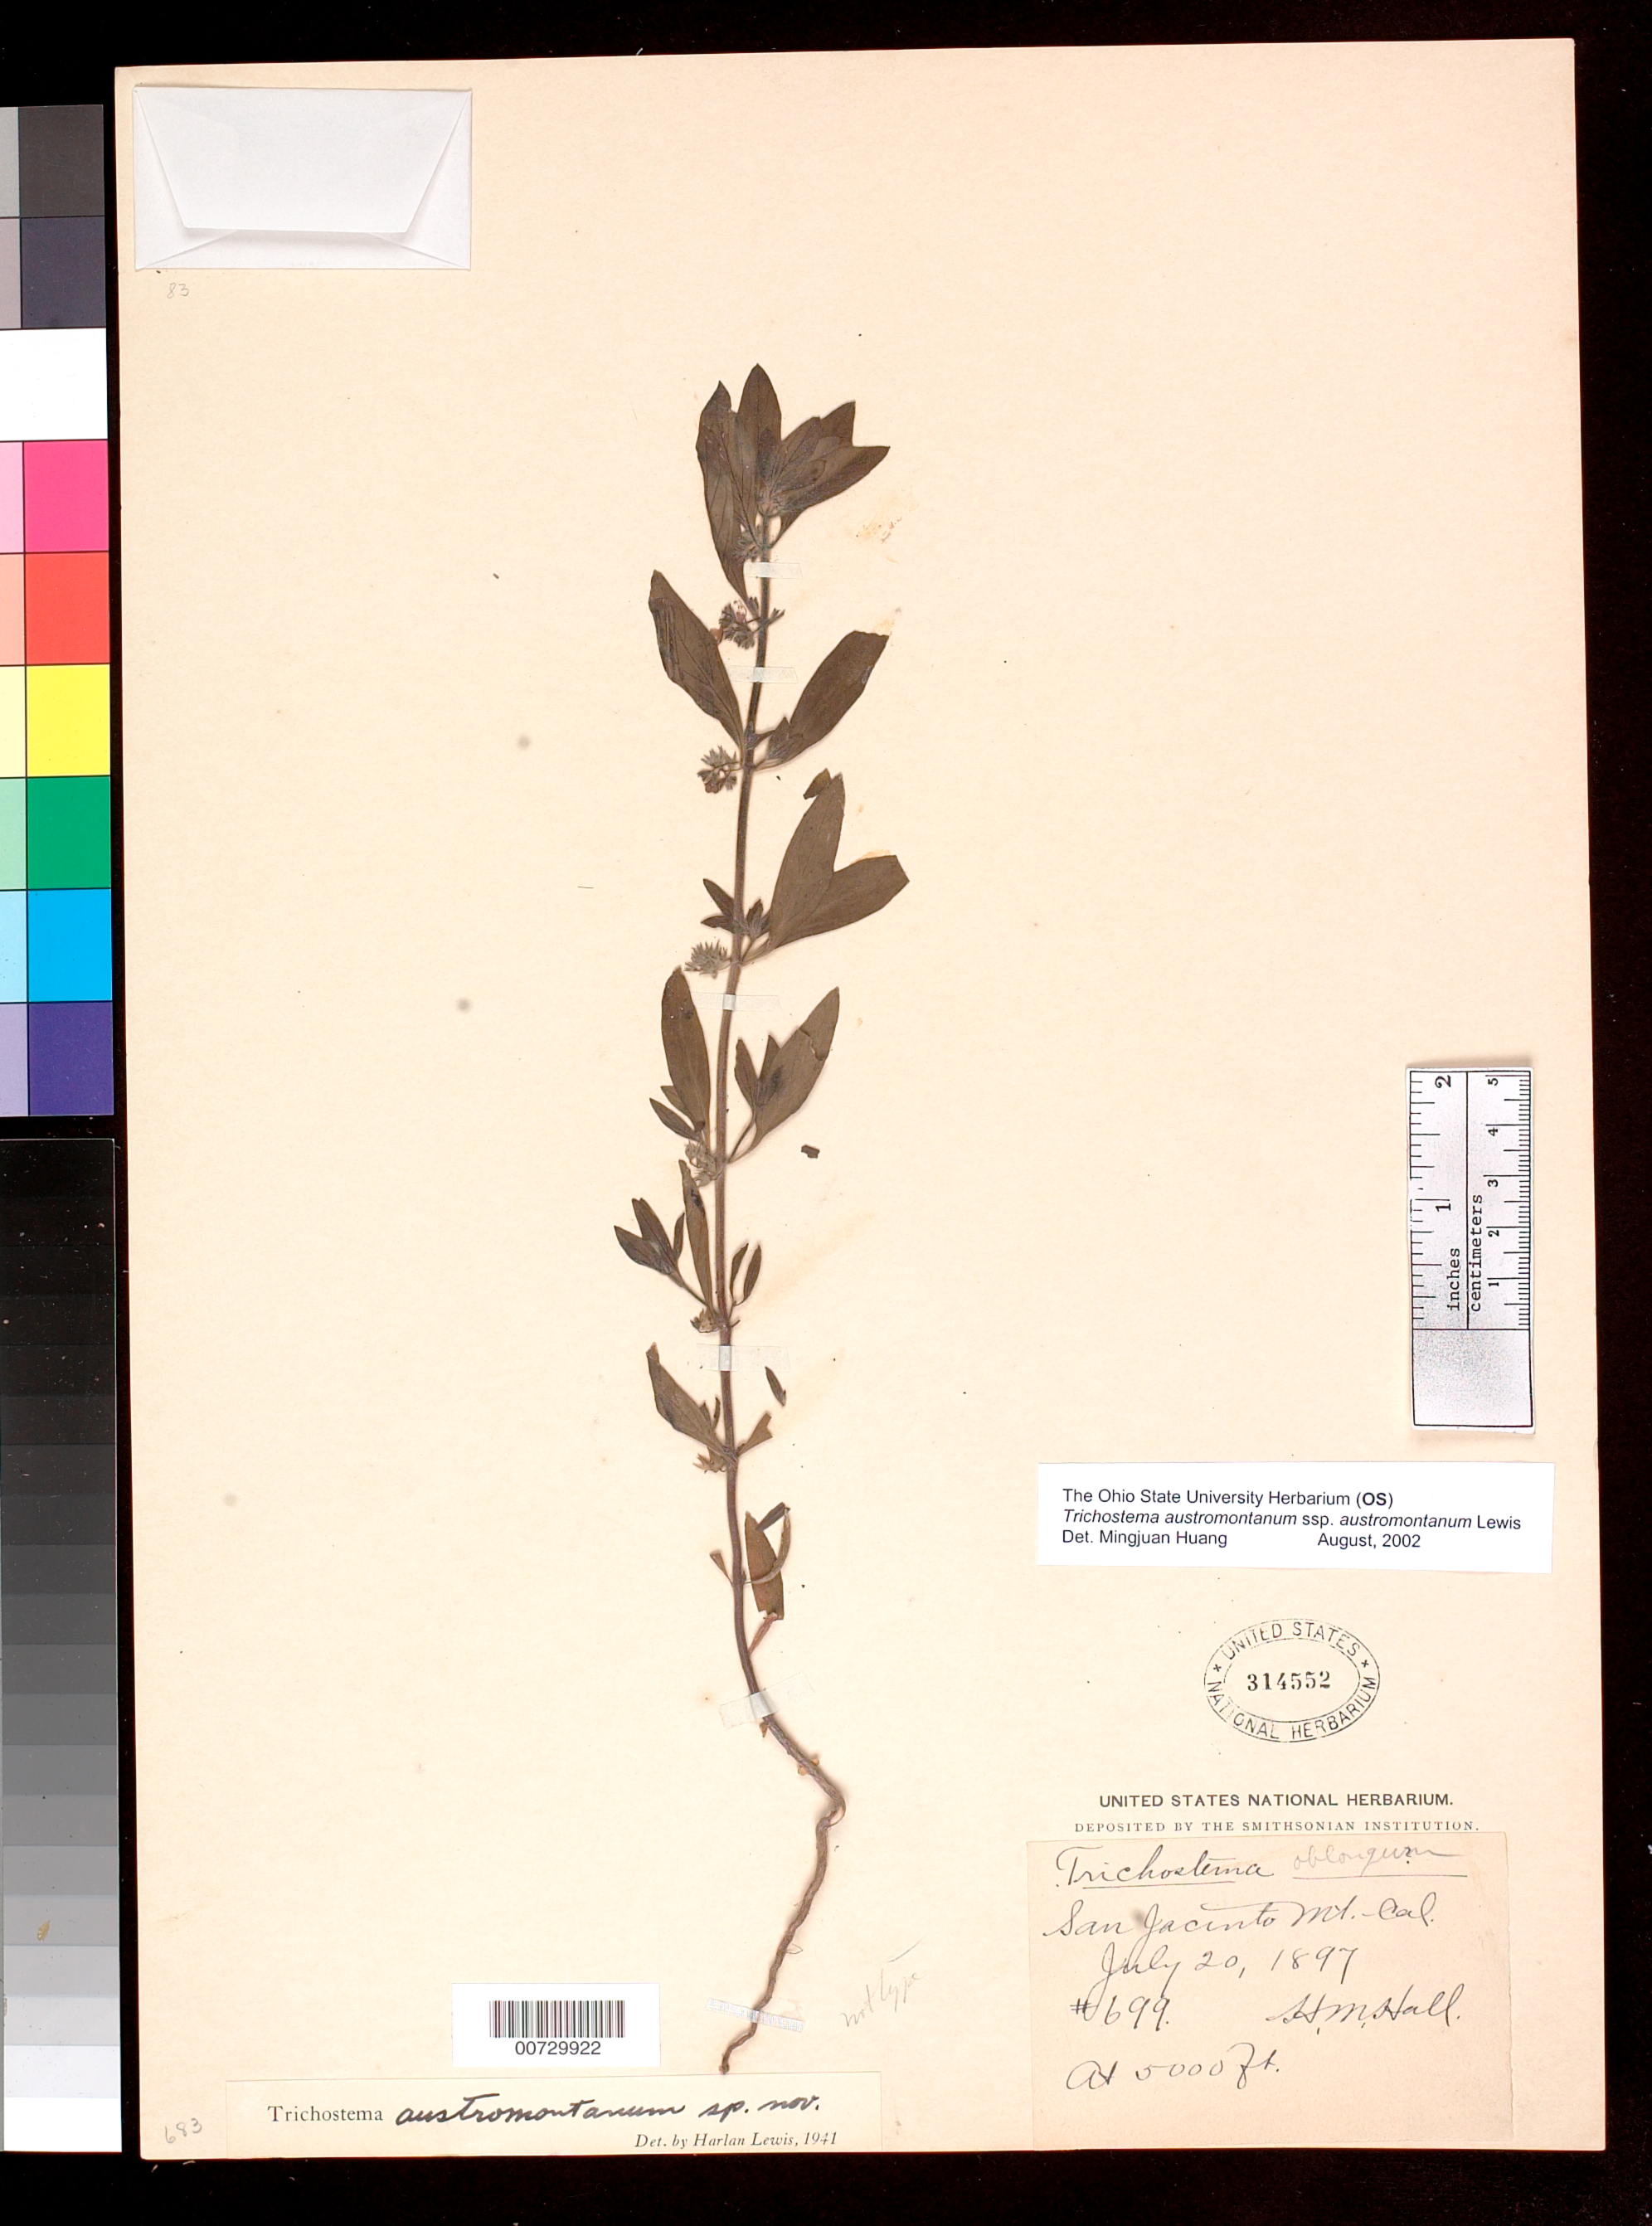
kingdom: Plantae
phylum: Tracheophyta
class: Magnoliopsida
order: Lamiales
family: Lamiaceae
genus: Trichostema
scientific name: Trichostema austromontanum subsp. compactum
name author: F. H. Lewis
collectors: H. M. Hall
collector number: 699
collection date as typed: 20 Jul 1897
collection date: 1897-07-20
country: United States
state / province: California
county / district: Riverside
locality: San Jacinto Mts.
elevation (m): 1524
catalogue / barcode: US 314552